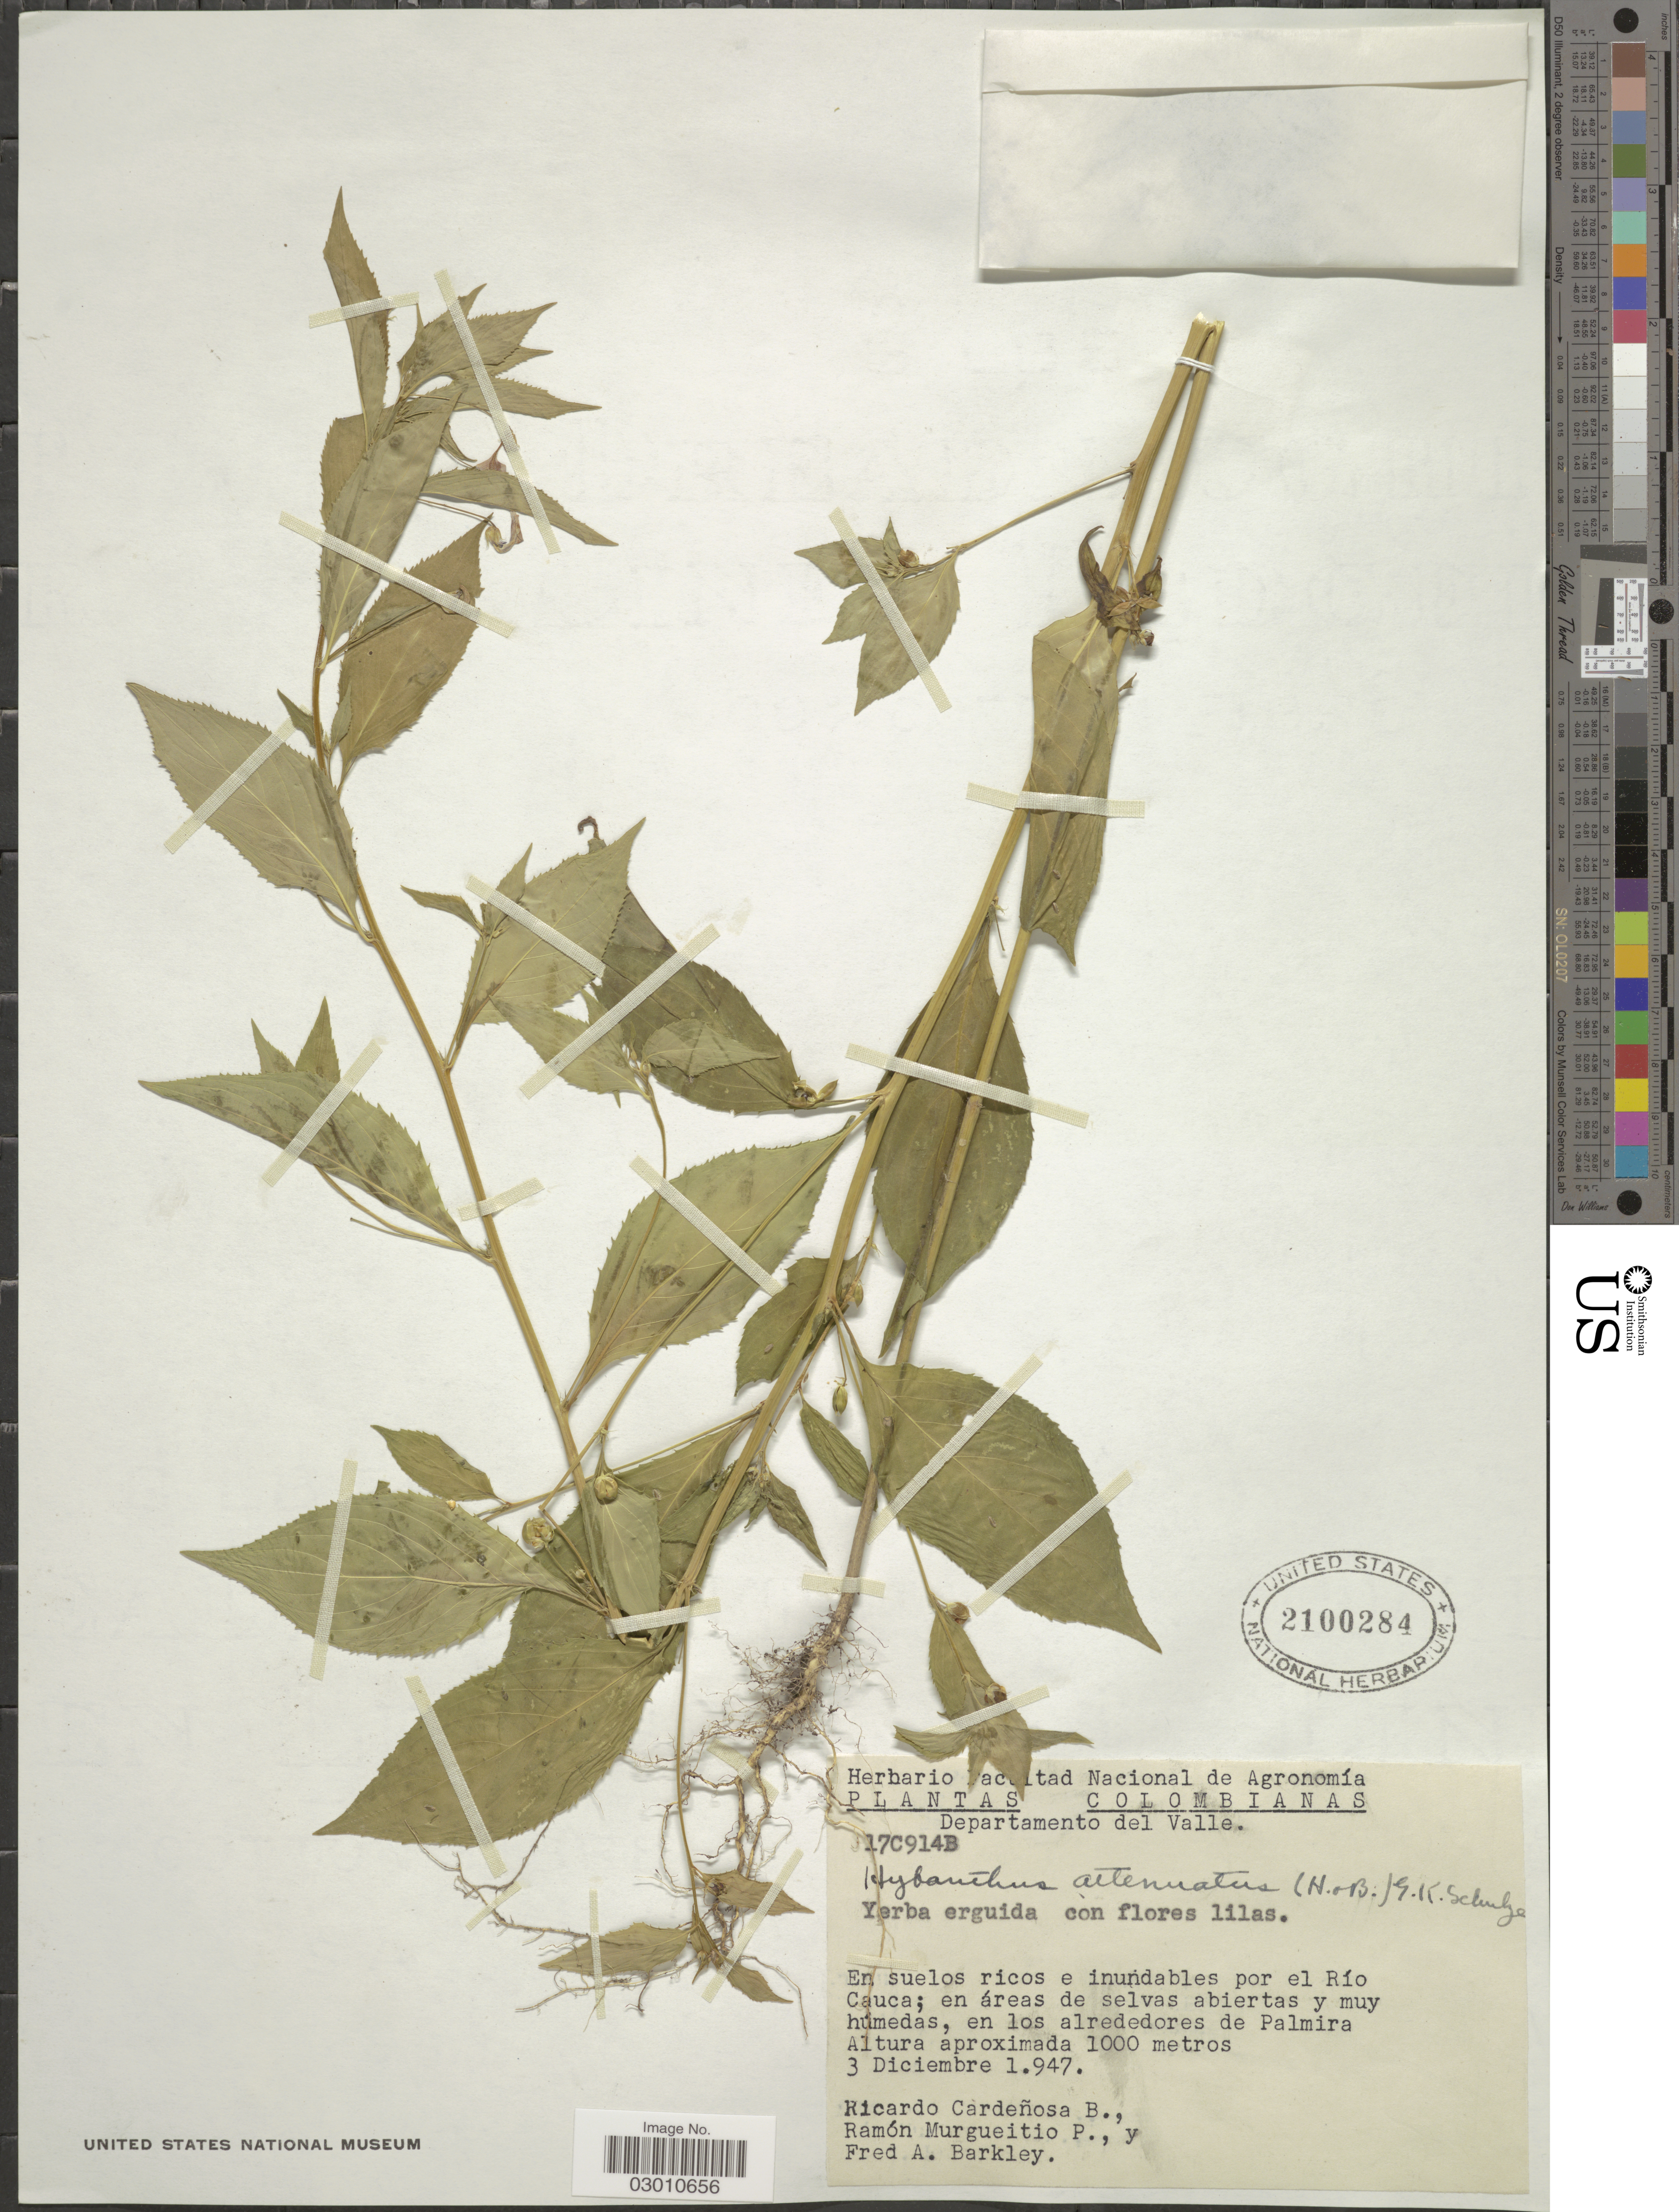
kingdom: Plantae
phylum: Tracheophyta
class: Magnoliopsida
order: Malpighiales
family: Violaceae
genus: Pombalia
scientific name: Pombalia attenuata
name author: (Humb. & Bonpl. ex Willd.) Paula-Souza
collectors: R. Cardenosa B, R. Murgueitio P. & F. A. Barkley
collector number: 17C914B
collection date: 1947-12-03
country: Colombia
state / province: Valle del Cauca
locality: Departamento del Valle. En suelos ricos e inundables por el Río Cauca; en áreas de selvas abiertas y muy húmedas, en los alrededores de Palmira.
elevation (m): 1000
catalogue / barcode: US 2100284